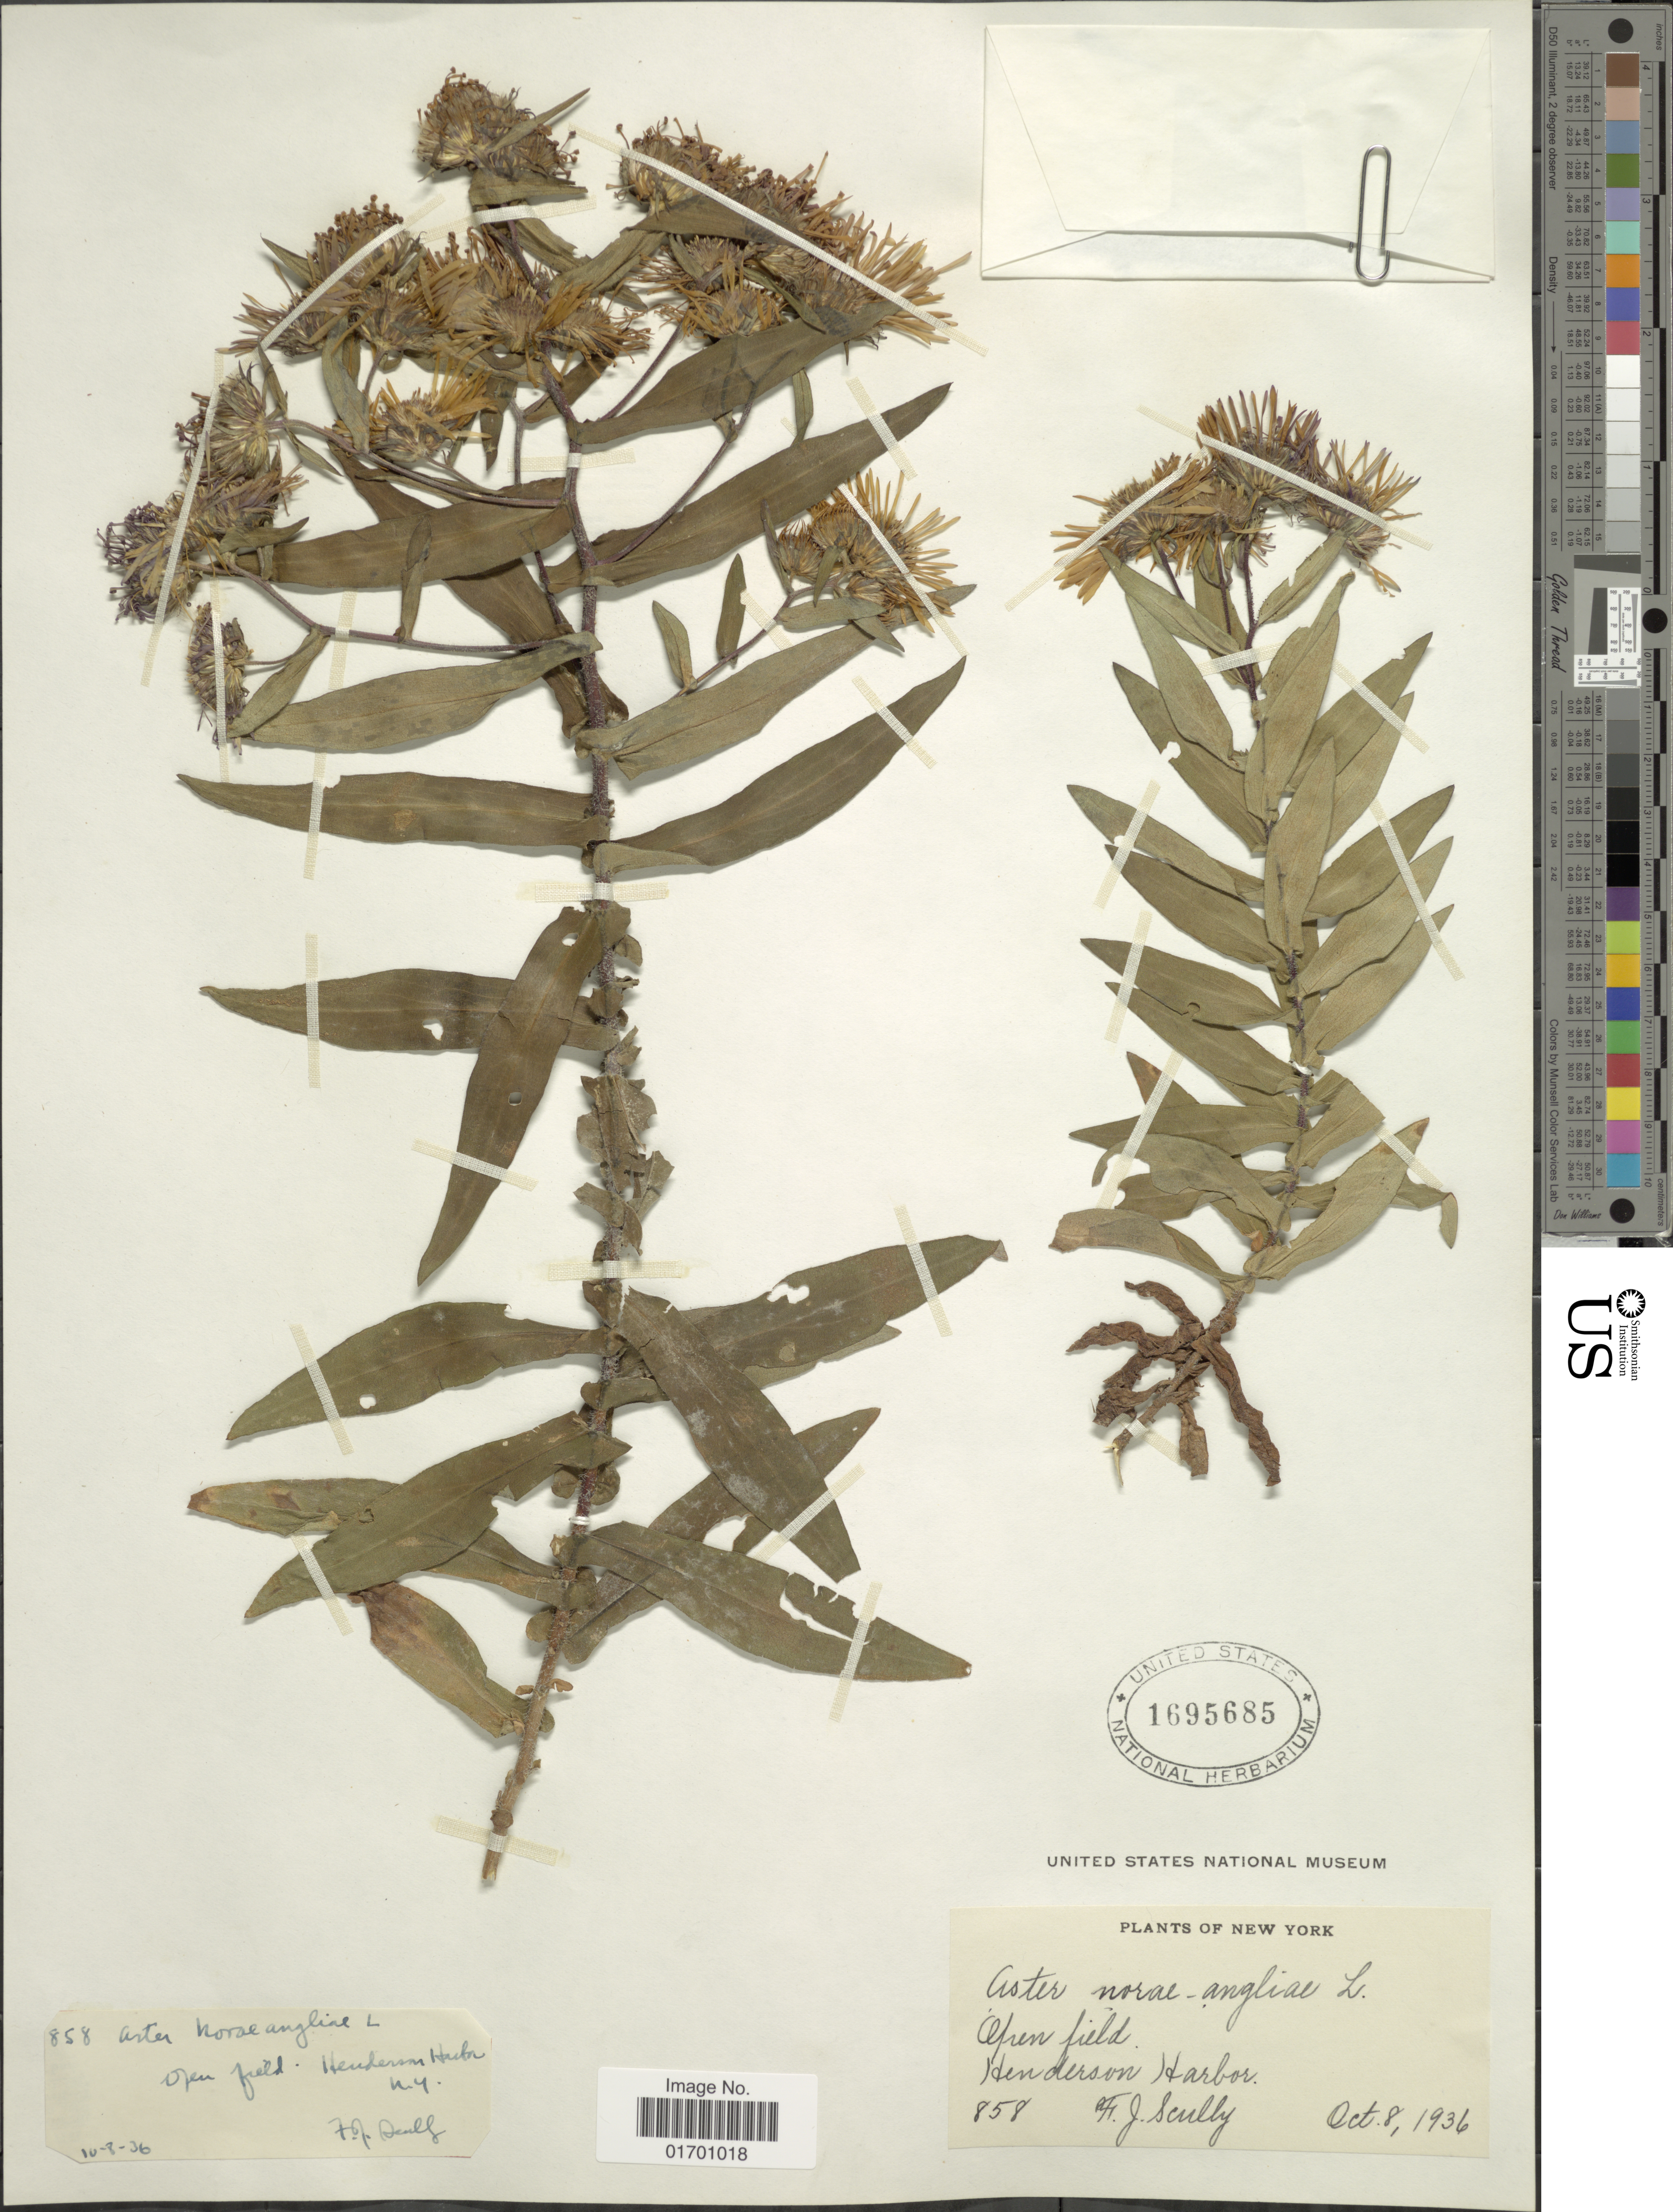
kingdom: Plantae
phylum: Tracheophyta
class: Magnoliopsida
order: Asterales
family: Asteraceae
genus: Symphyotrichum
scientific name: Symphyotrichum novae-angliae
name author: (L.) G.L. Nesom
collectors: F. Scully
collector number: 858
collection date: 1936-10-08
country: United States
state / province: New York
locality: Henderson Harbor.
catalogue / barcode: US 1695685